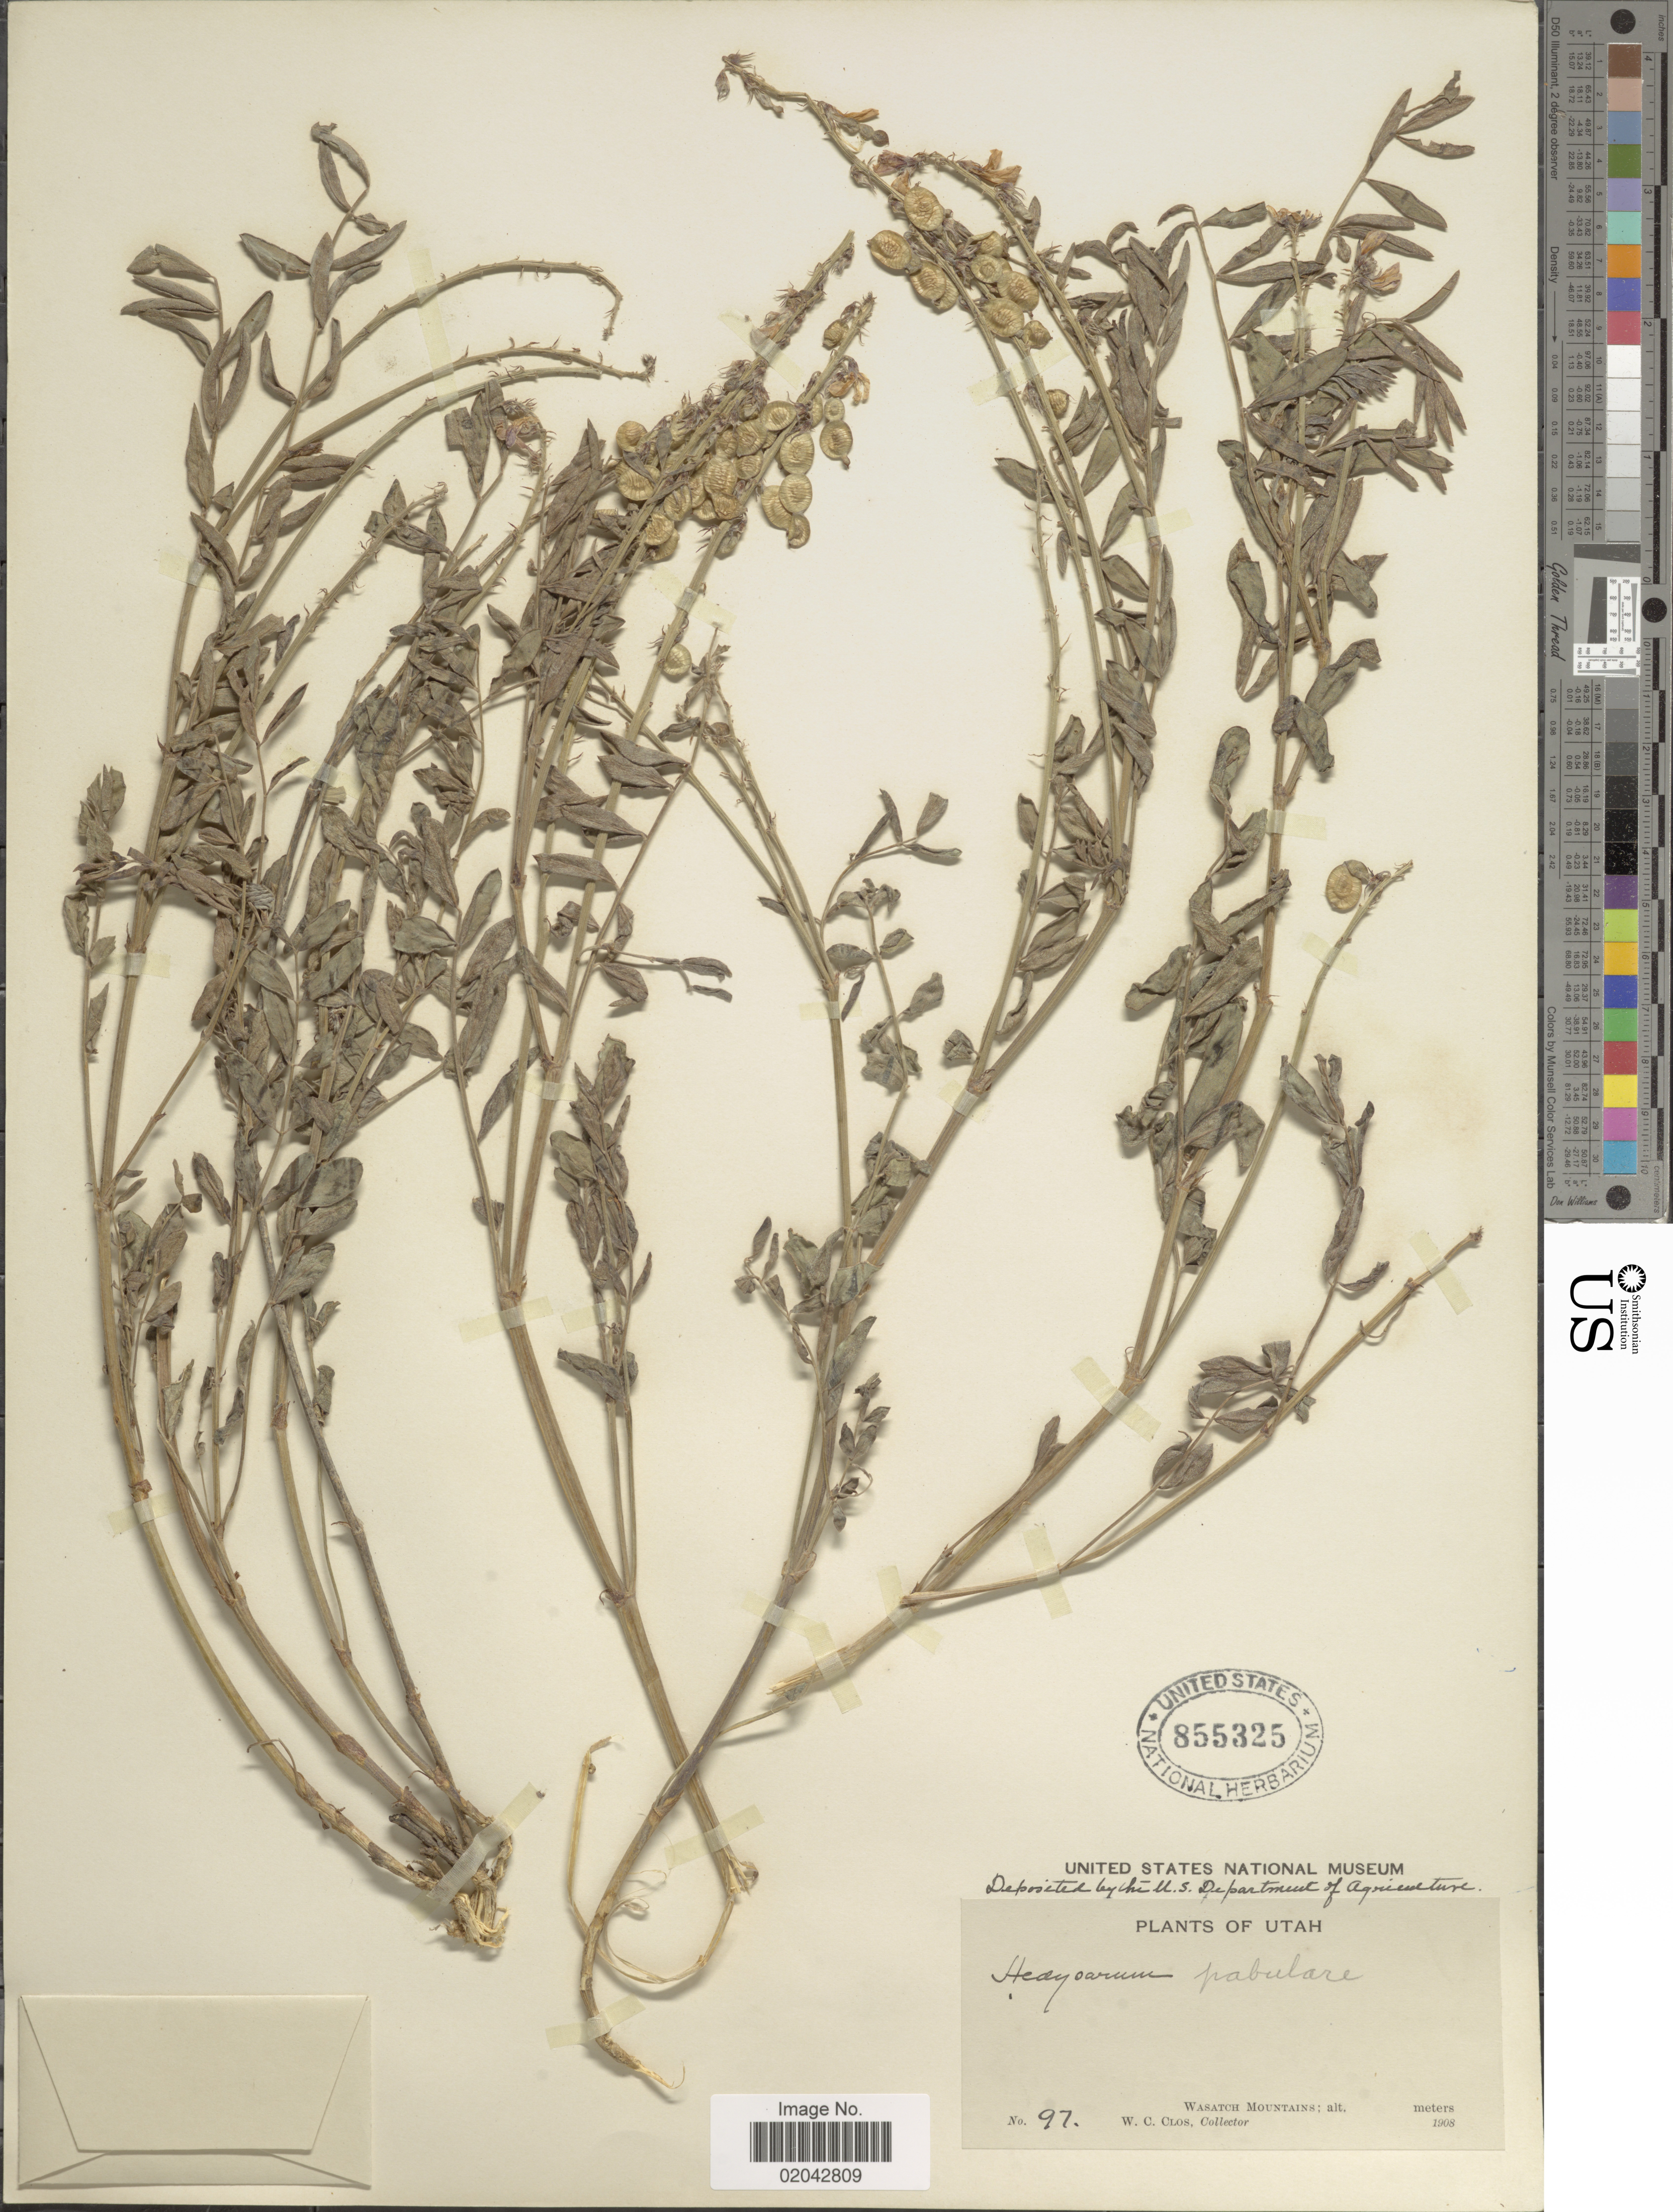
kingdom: Plantae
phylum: Tracheophyta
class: Magnoliopsida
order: Fabales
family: Fabaceae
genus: Hedysarum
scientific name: Hedysarum pabulare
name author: A. Nelson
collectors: W. C. Clos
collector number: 97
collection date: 1908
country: United States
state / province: Utah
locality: Wasatch Mountains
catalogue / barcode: US 855325